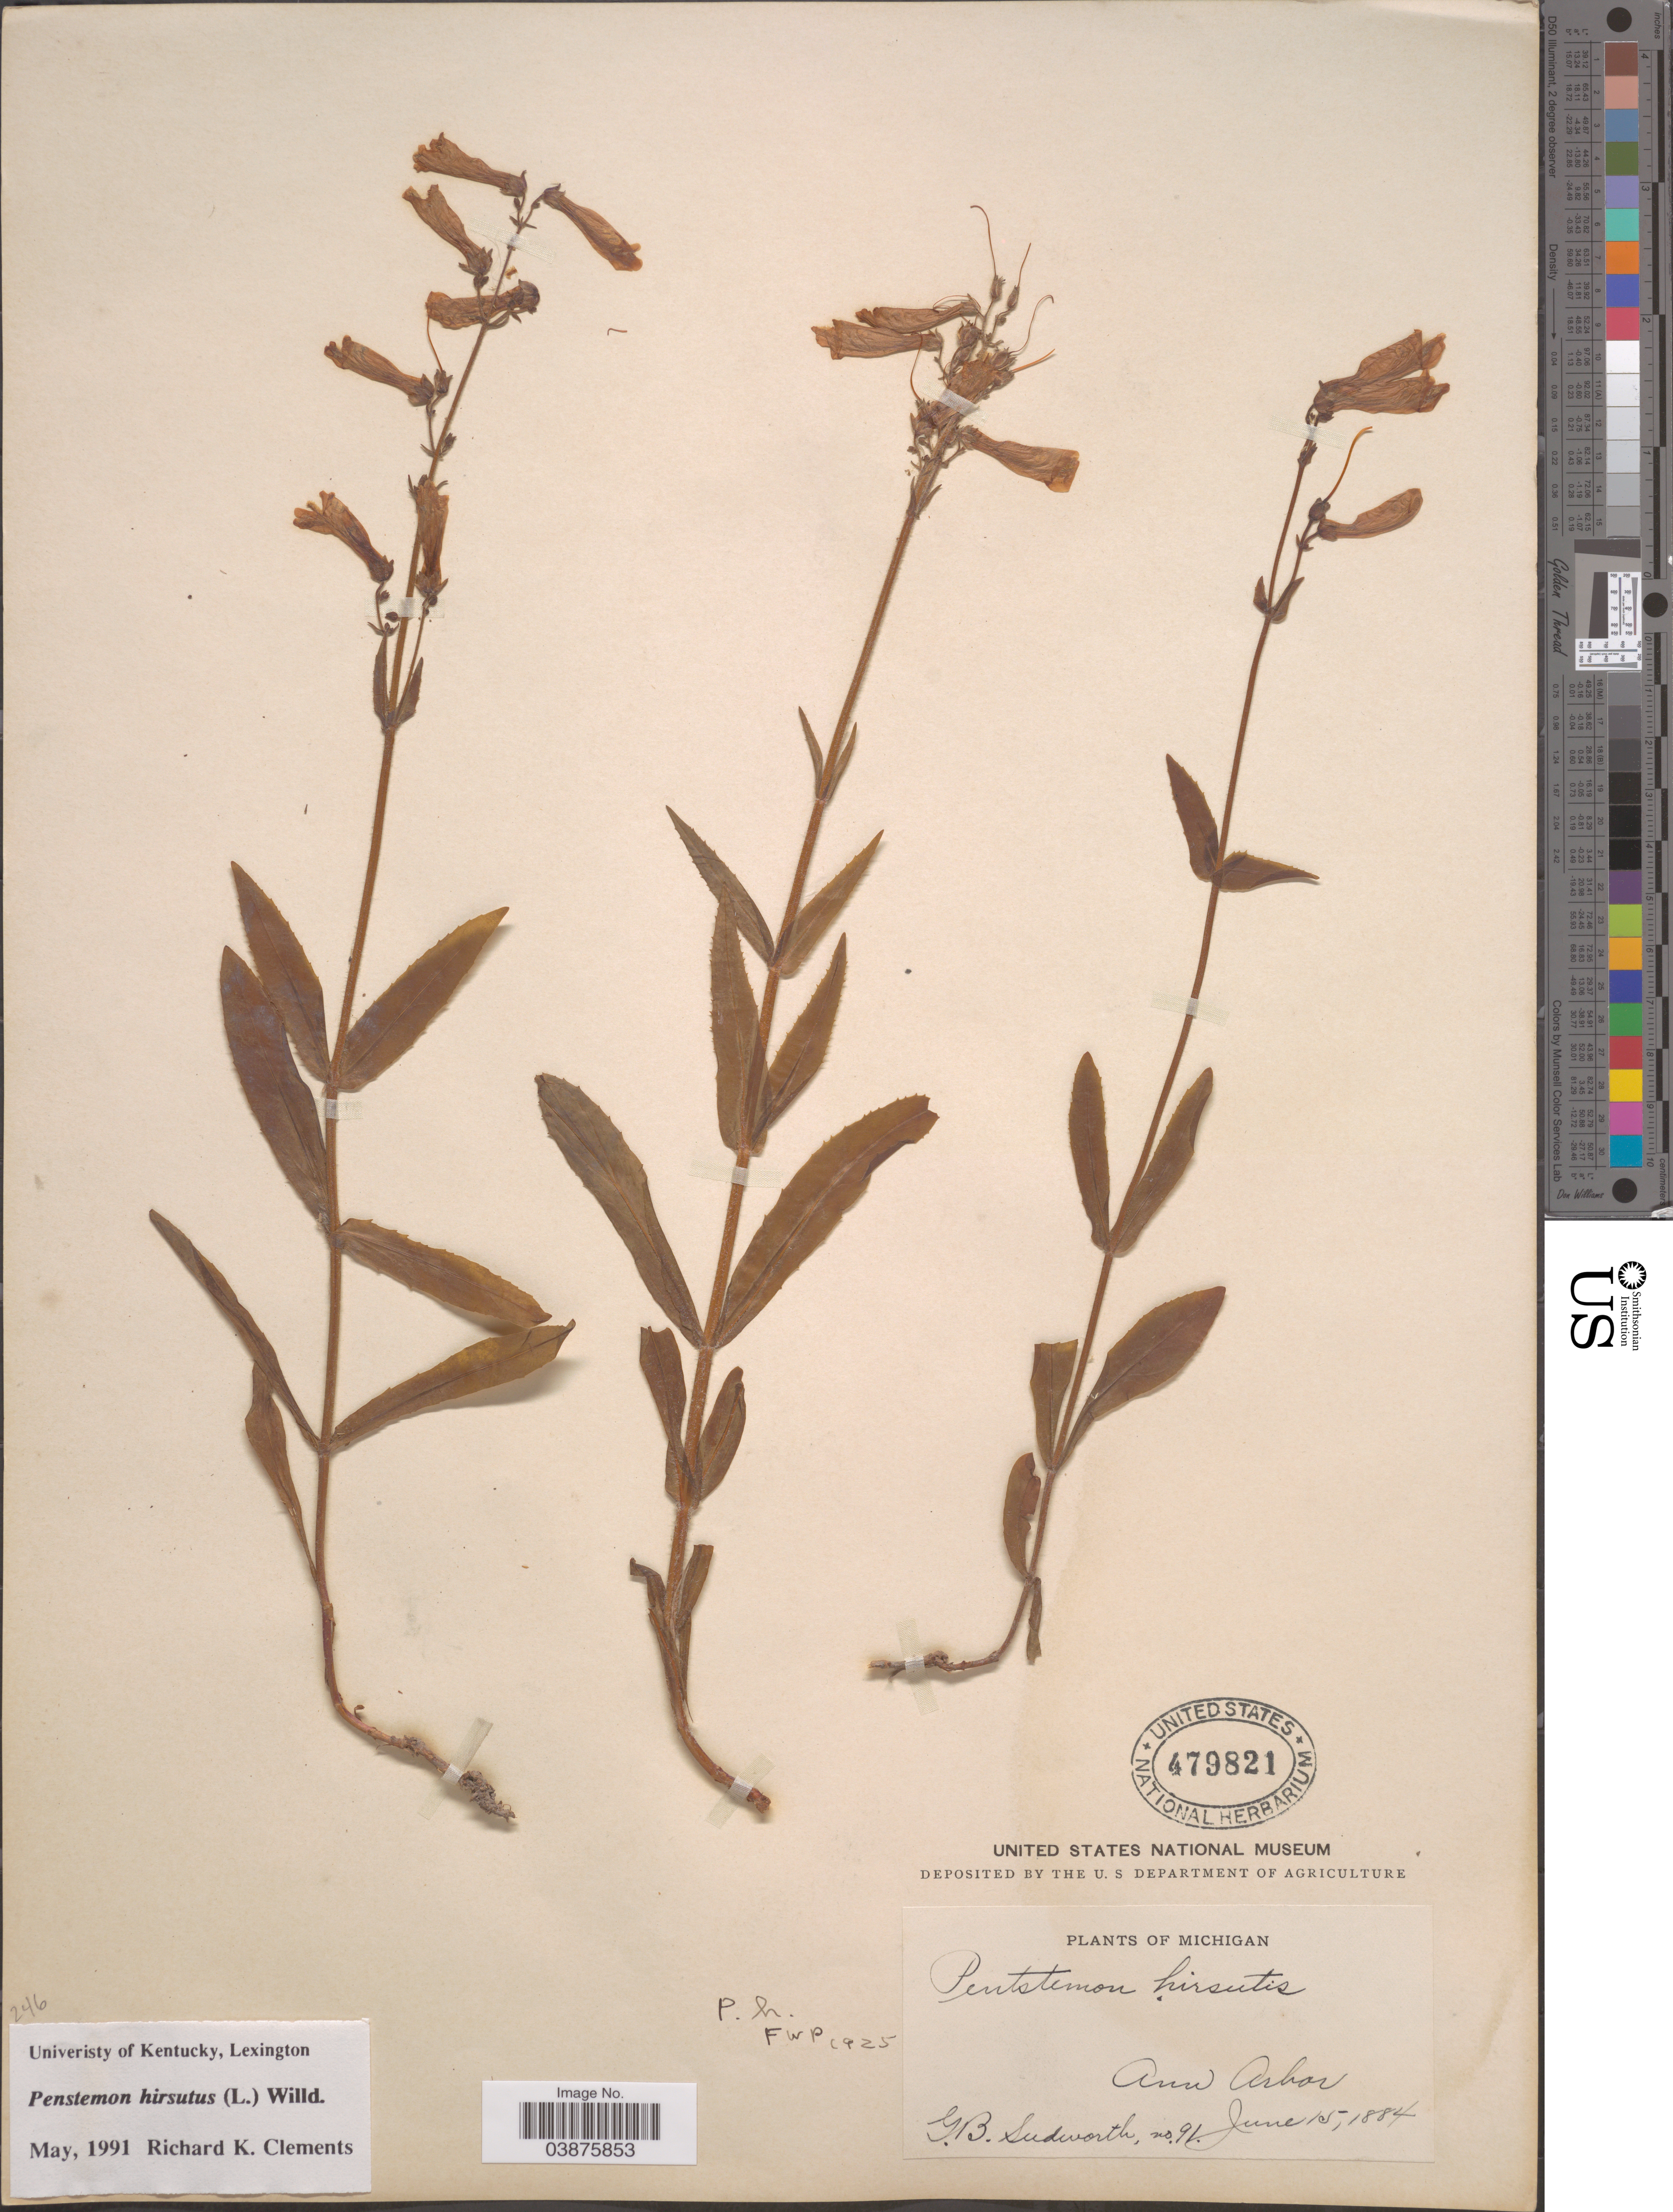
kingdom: Plantae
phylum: Tracheophyta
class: Magnoliopsida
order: Lamiales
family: Plantaginaceae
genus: Penstemon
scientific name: Penstemon hirsutus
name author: (L.) Willd.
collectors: G. B. Sudworth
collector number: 91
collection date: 1884-06-15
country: United States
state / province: Michigan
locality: Ann Arbor.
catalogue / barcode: US 479821